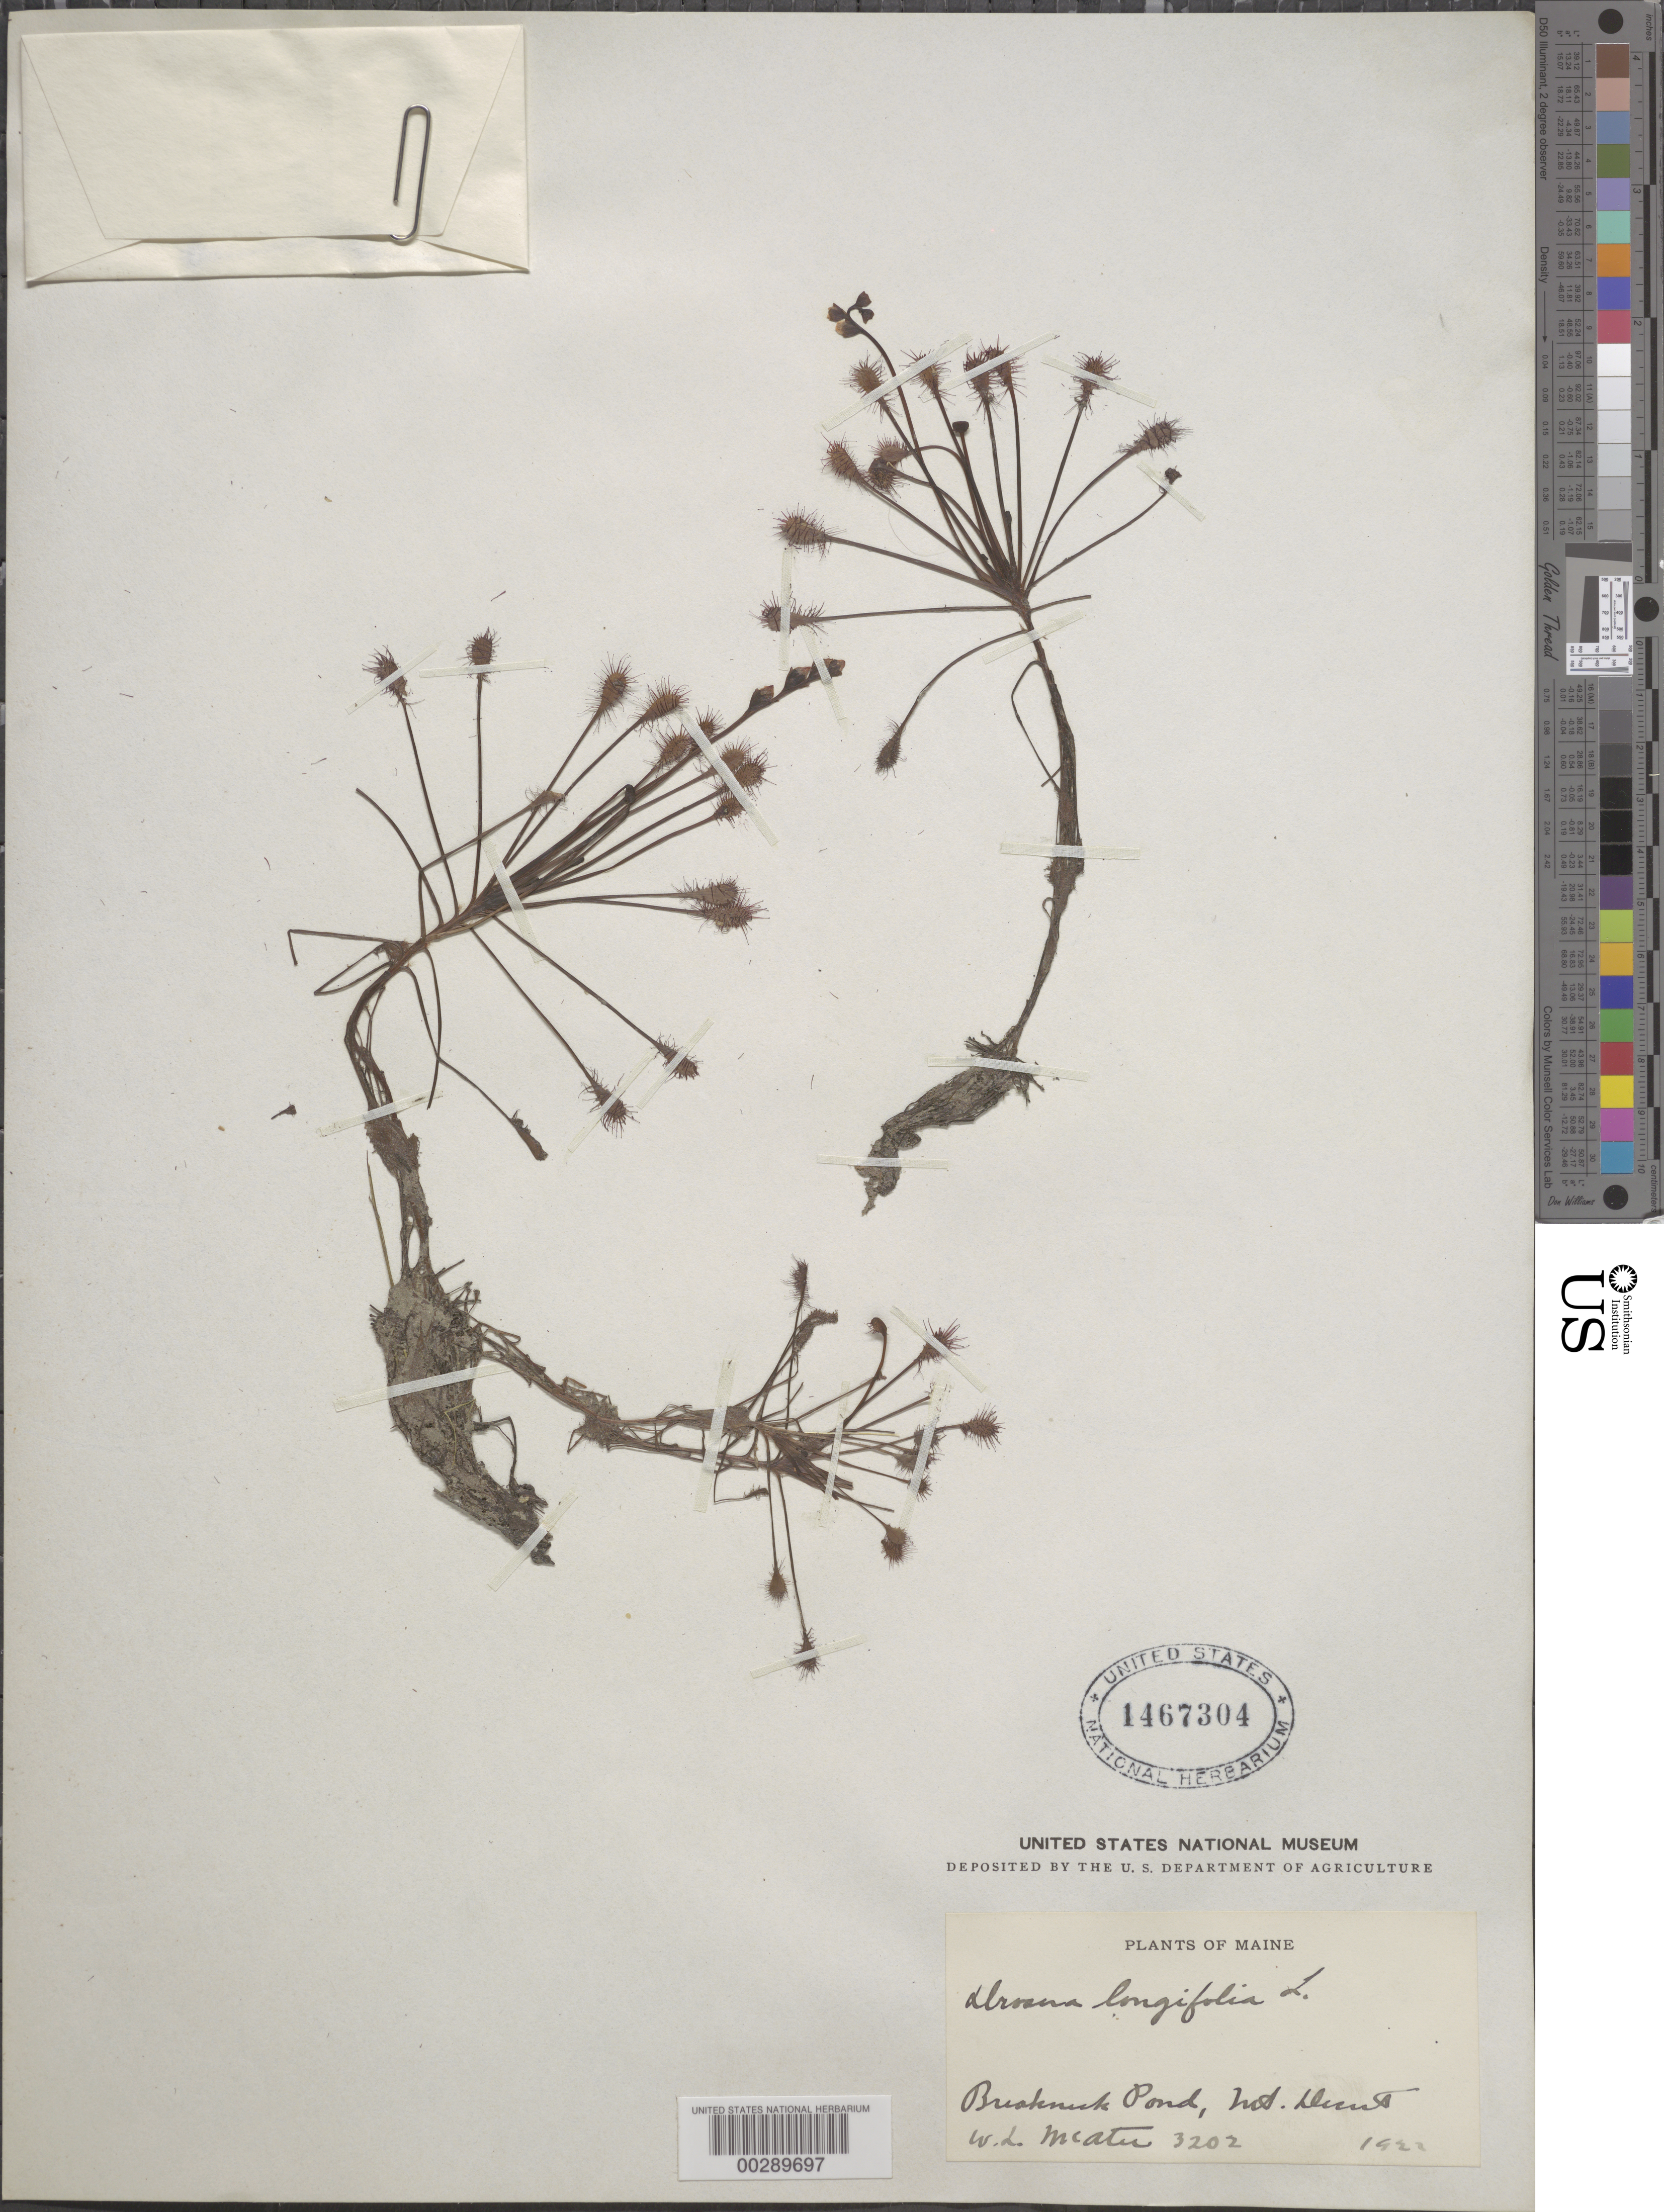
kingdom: Plantae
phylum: Tracheophyta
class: Magnoliopsida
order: Caryophyllales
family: Droseraceae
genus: Drosera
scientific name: Drosera intermedia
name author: Hayne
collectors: W. McAtee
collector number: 3202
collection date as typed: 1922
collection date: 1922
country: United States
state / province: Maine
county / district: Hancock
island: Mt. Desert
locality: Breakneck pond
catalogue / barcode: US 1467304